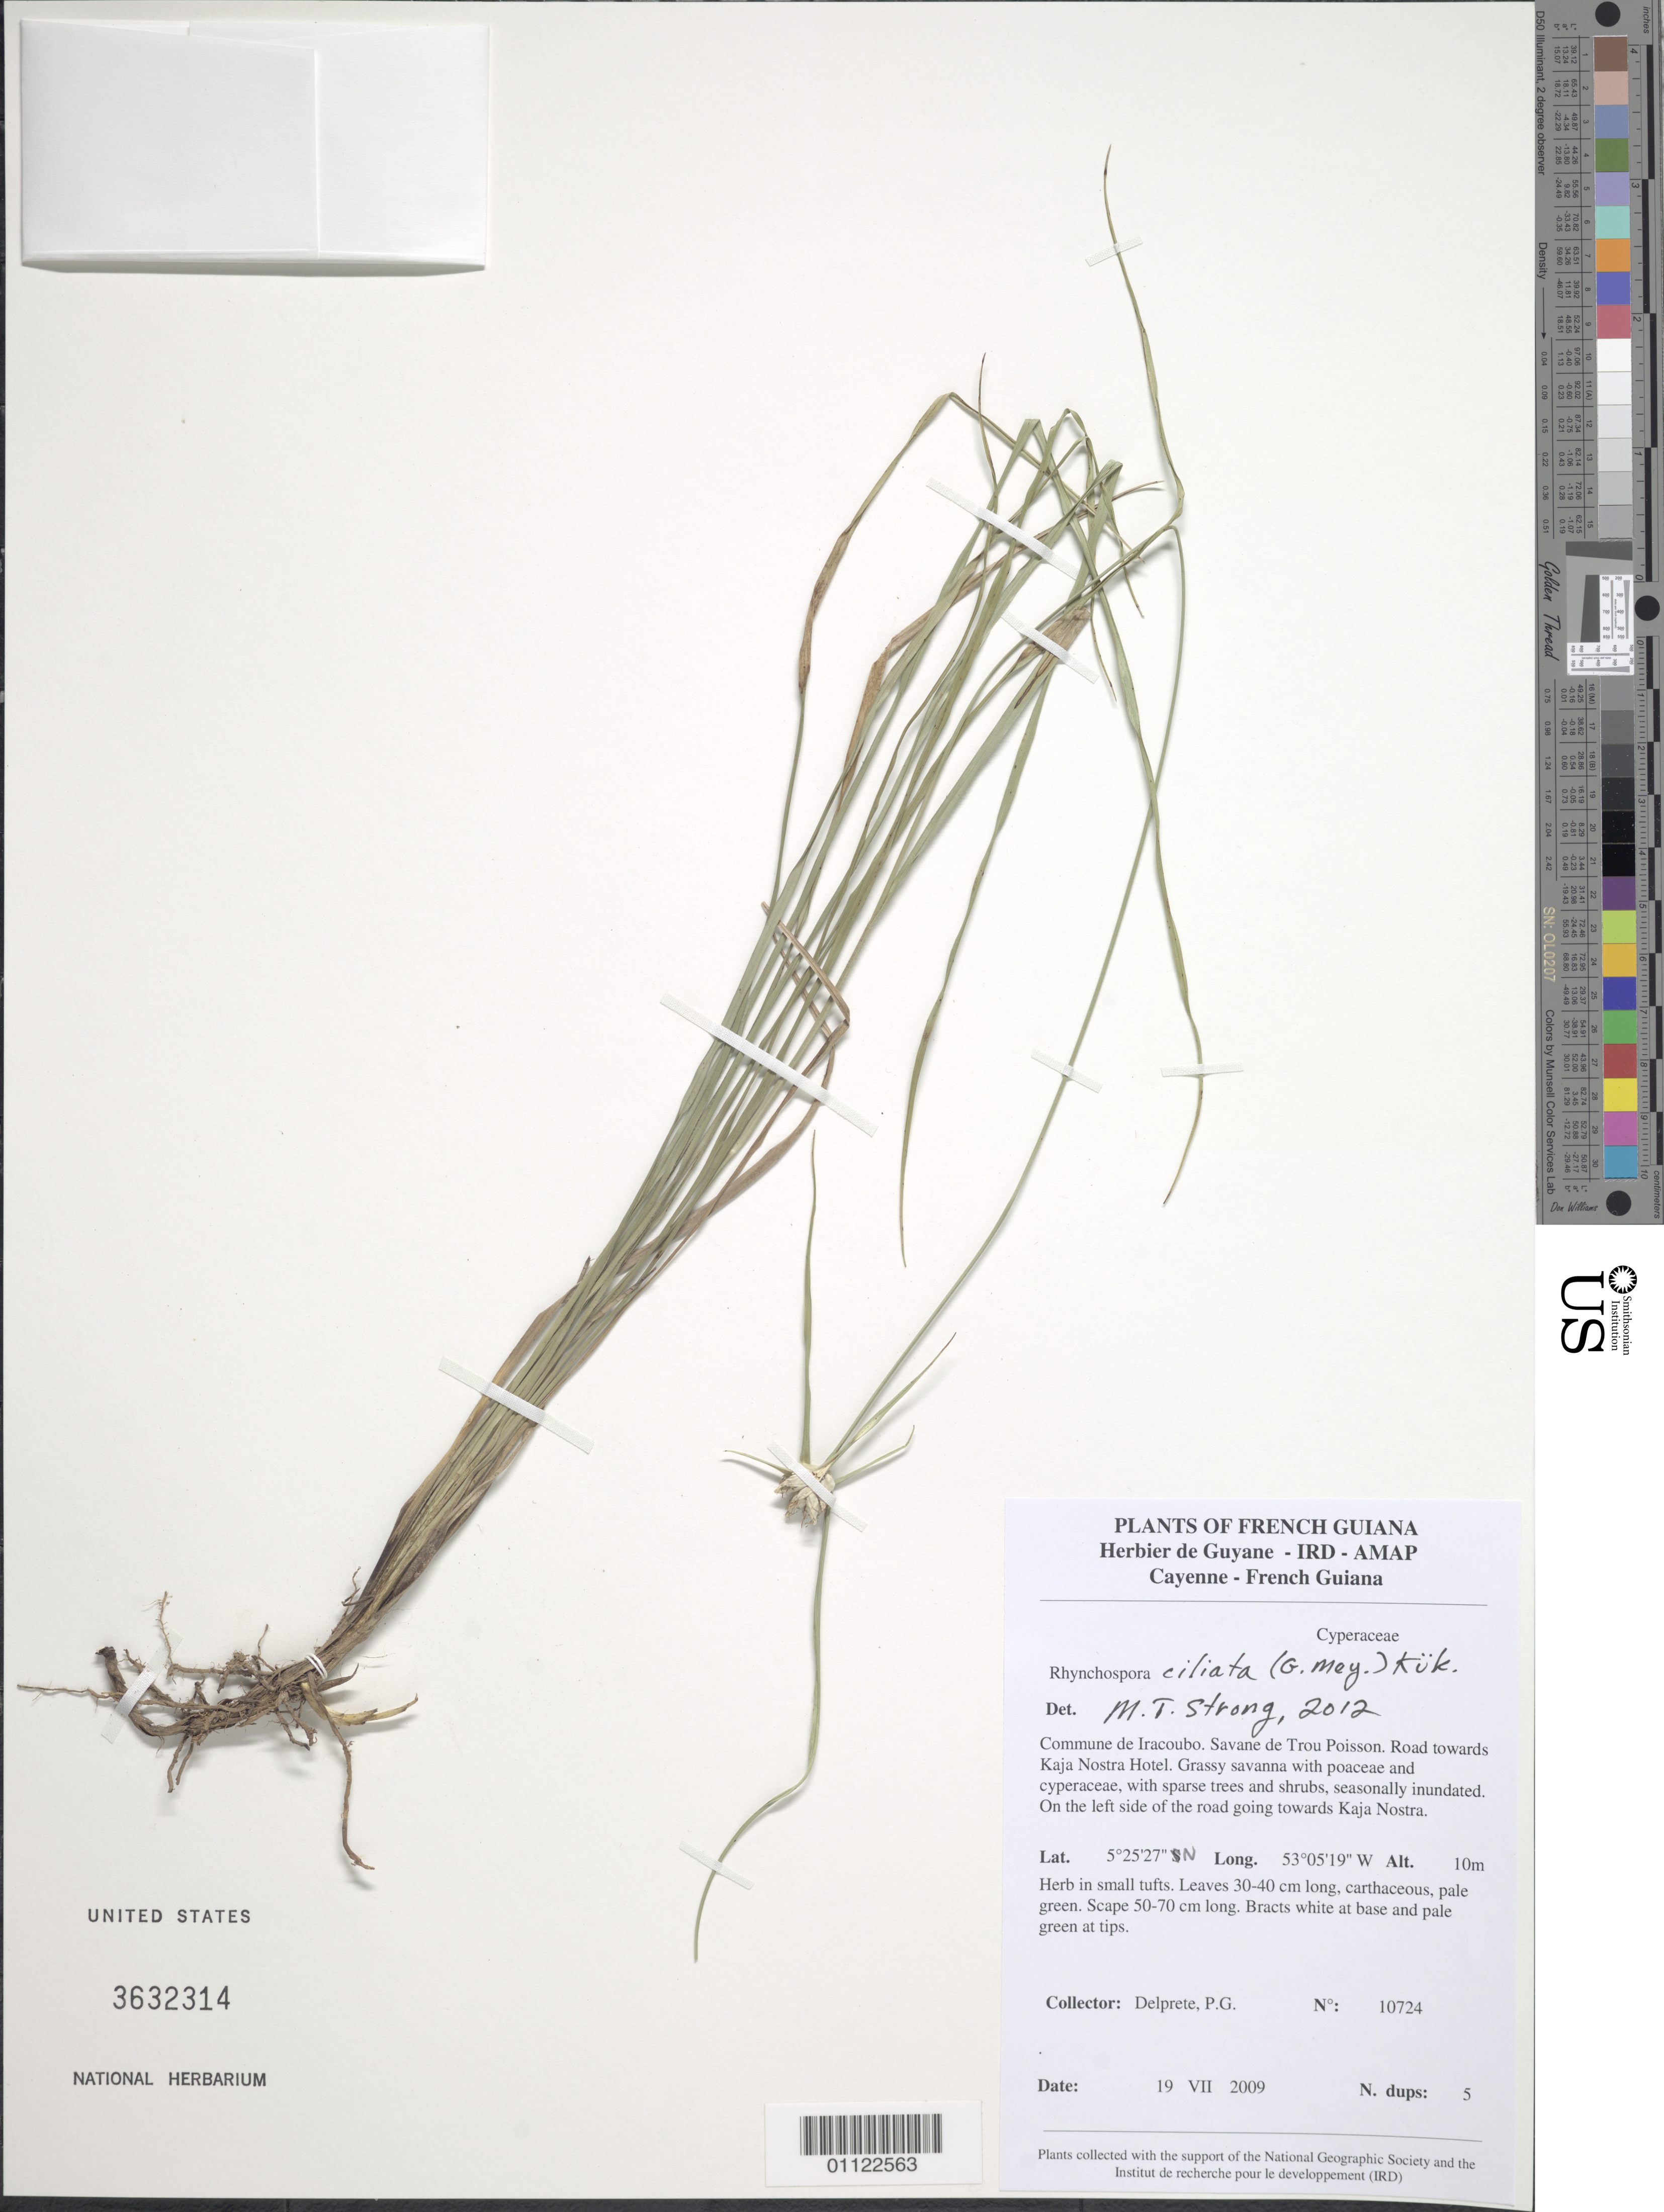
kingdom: Plantae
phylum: Tracheophyta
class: Liliopsida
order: Poales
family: Cyperaceae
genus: Rhynchospora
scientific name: Rhynchospora ciliata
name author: (G. Mey.) Kük.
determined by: Strong, M. T., (US), Smithsonian Institution - National Museum of Natural History (UNITED STATES)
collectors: P. G. Delprete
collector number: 10724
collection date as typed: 19-Jul-09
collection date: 2009-07-19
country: French Guiana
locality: Commune de Iracoubo. Savane de Trou Poisson. Road towards Kaja Nostra Hotel. On the left side of the road going towards Kaja Nostra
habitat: Grassy savanna and cyperaceae, with sparse trees and shrubs, seasonally inundated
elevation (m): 10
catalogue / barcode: US 3632314